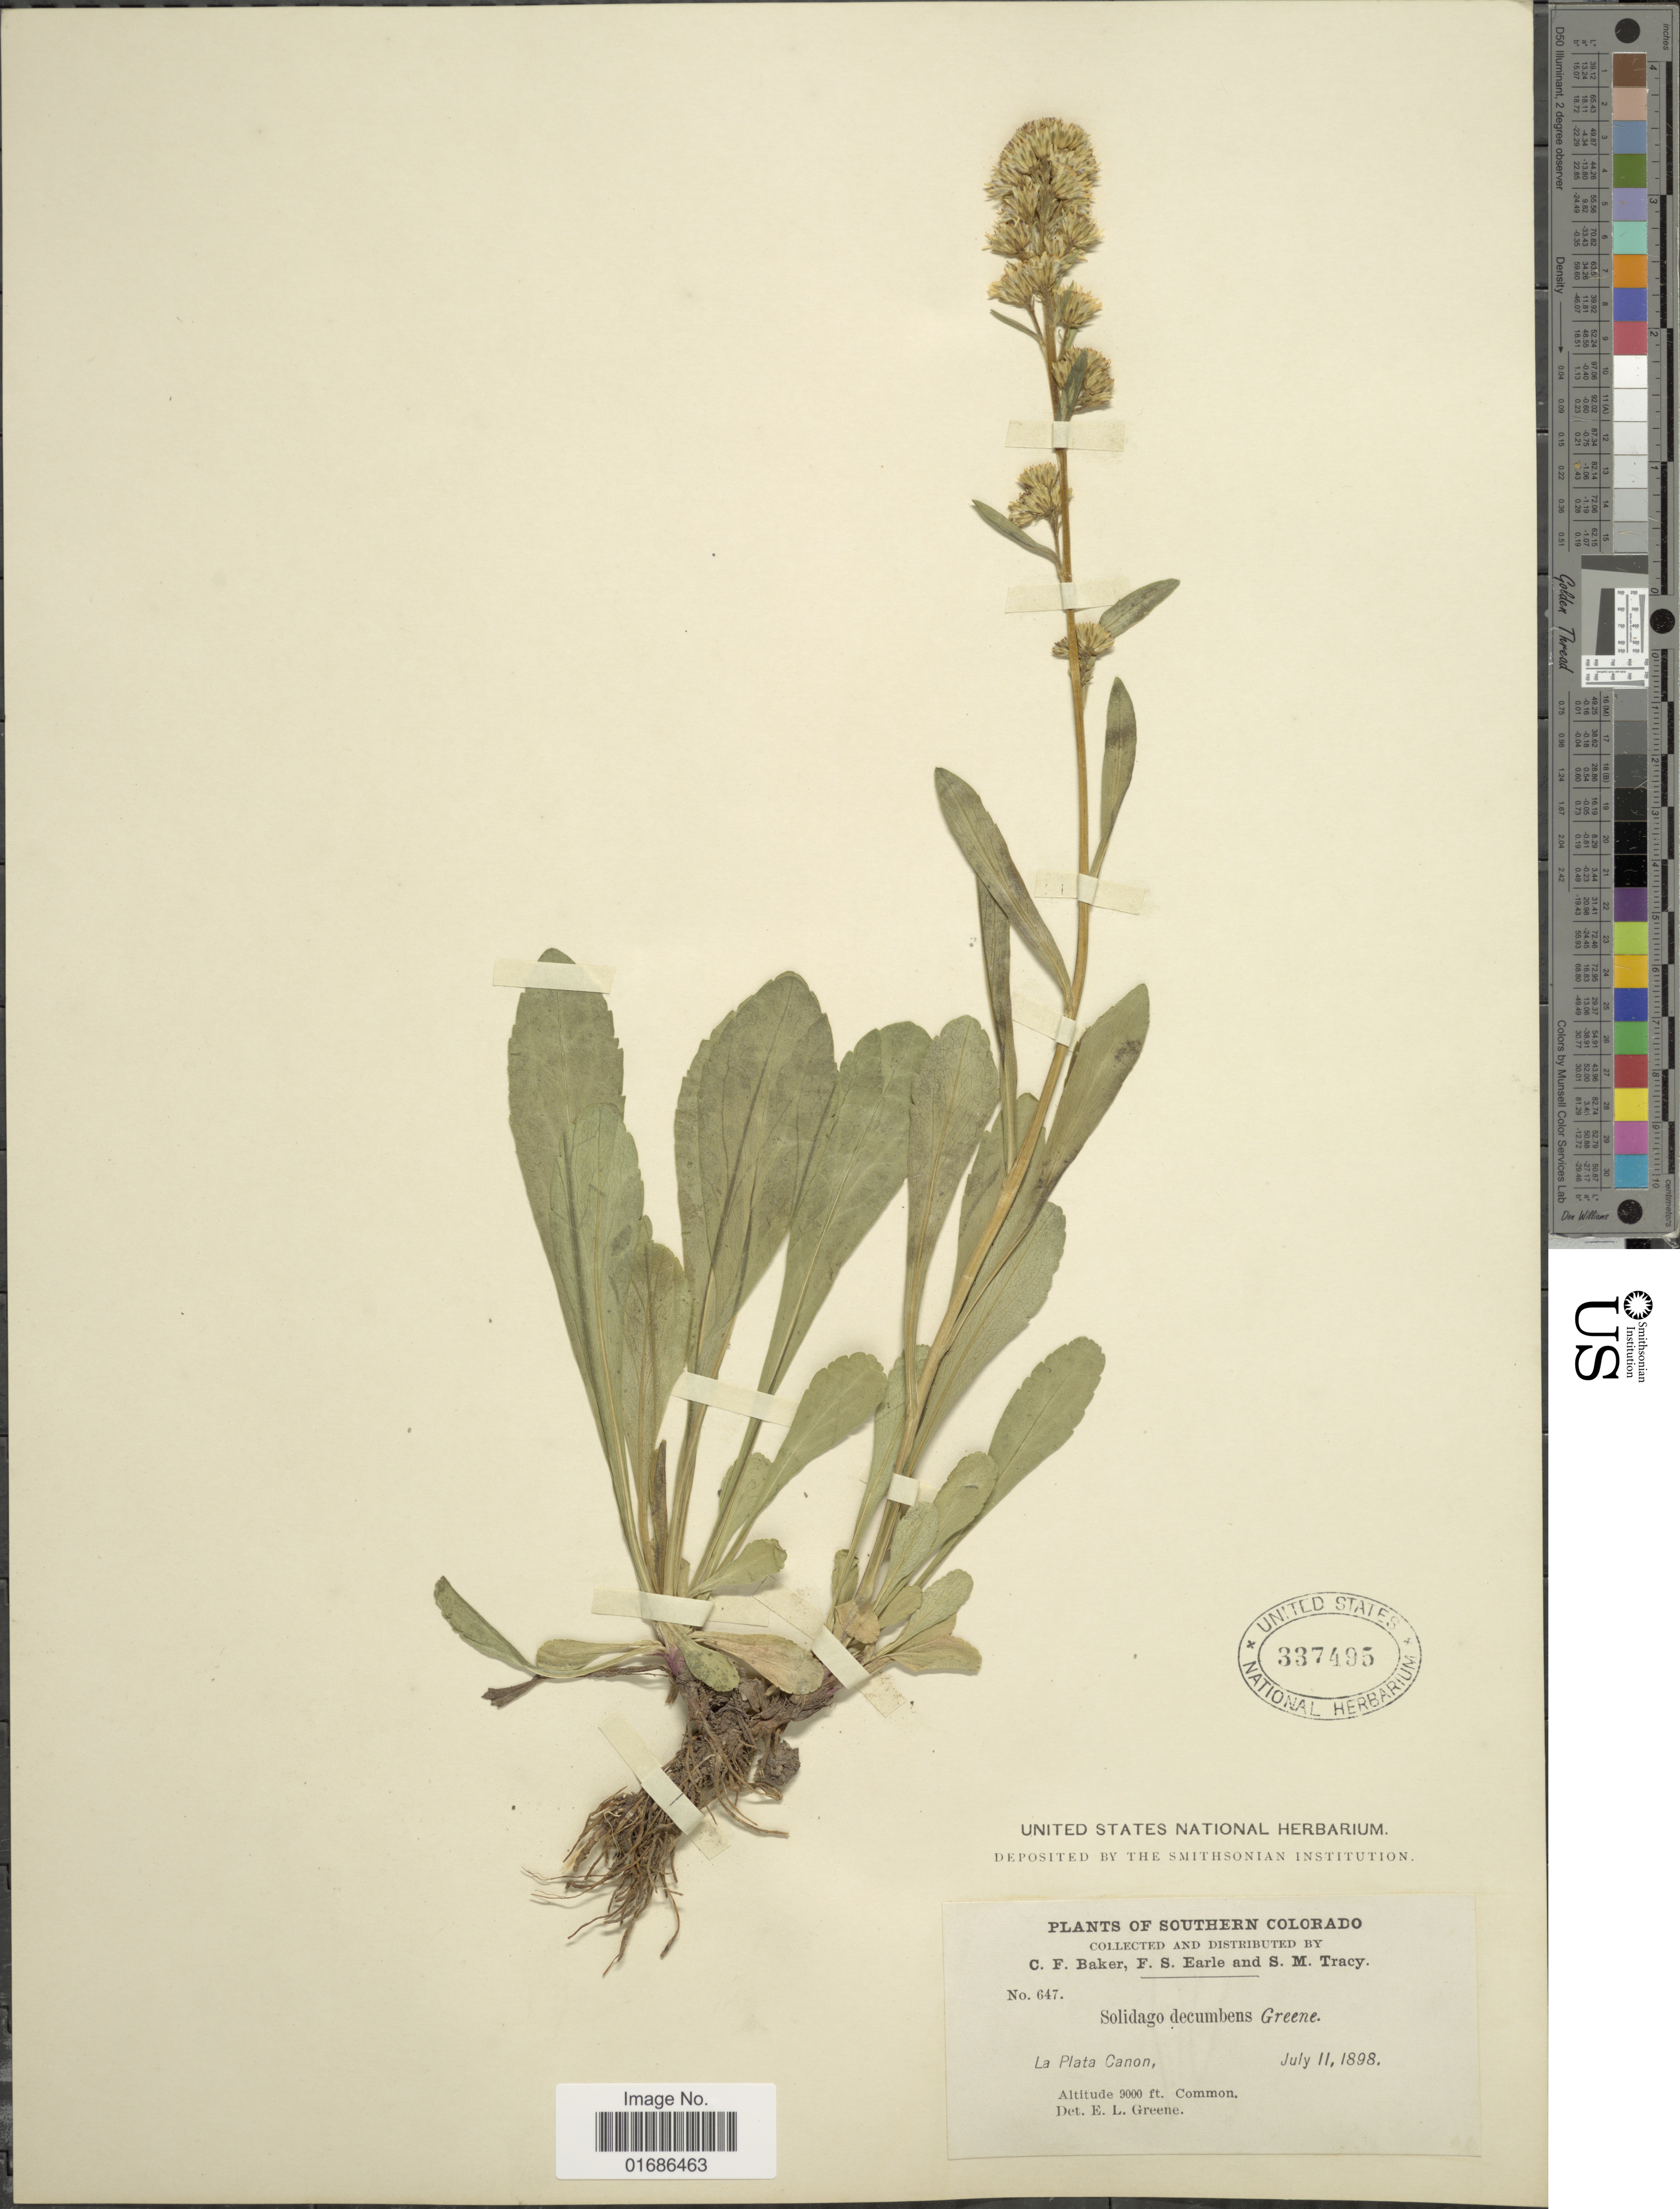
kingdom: Plantae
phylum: Tracheophyta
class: Magnoliopsida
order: Asterales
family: Asteraceae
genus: Solidago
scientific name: Solidago decumbens var. oreophila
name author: (Rydb.) Fernald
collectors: C. F. Baker, F. S. Earle & S. Stracy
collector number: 647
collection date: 1898-07-11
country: United States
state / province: Colorado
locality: Southern Colorao, La Plata Canon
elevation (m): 2743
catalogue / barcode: US 337495